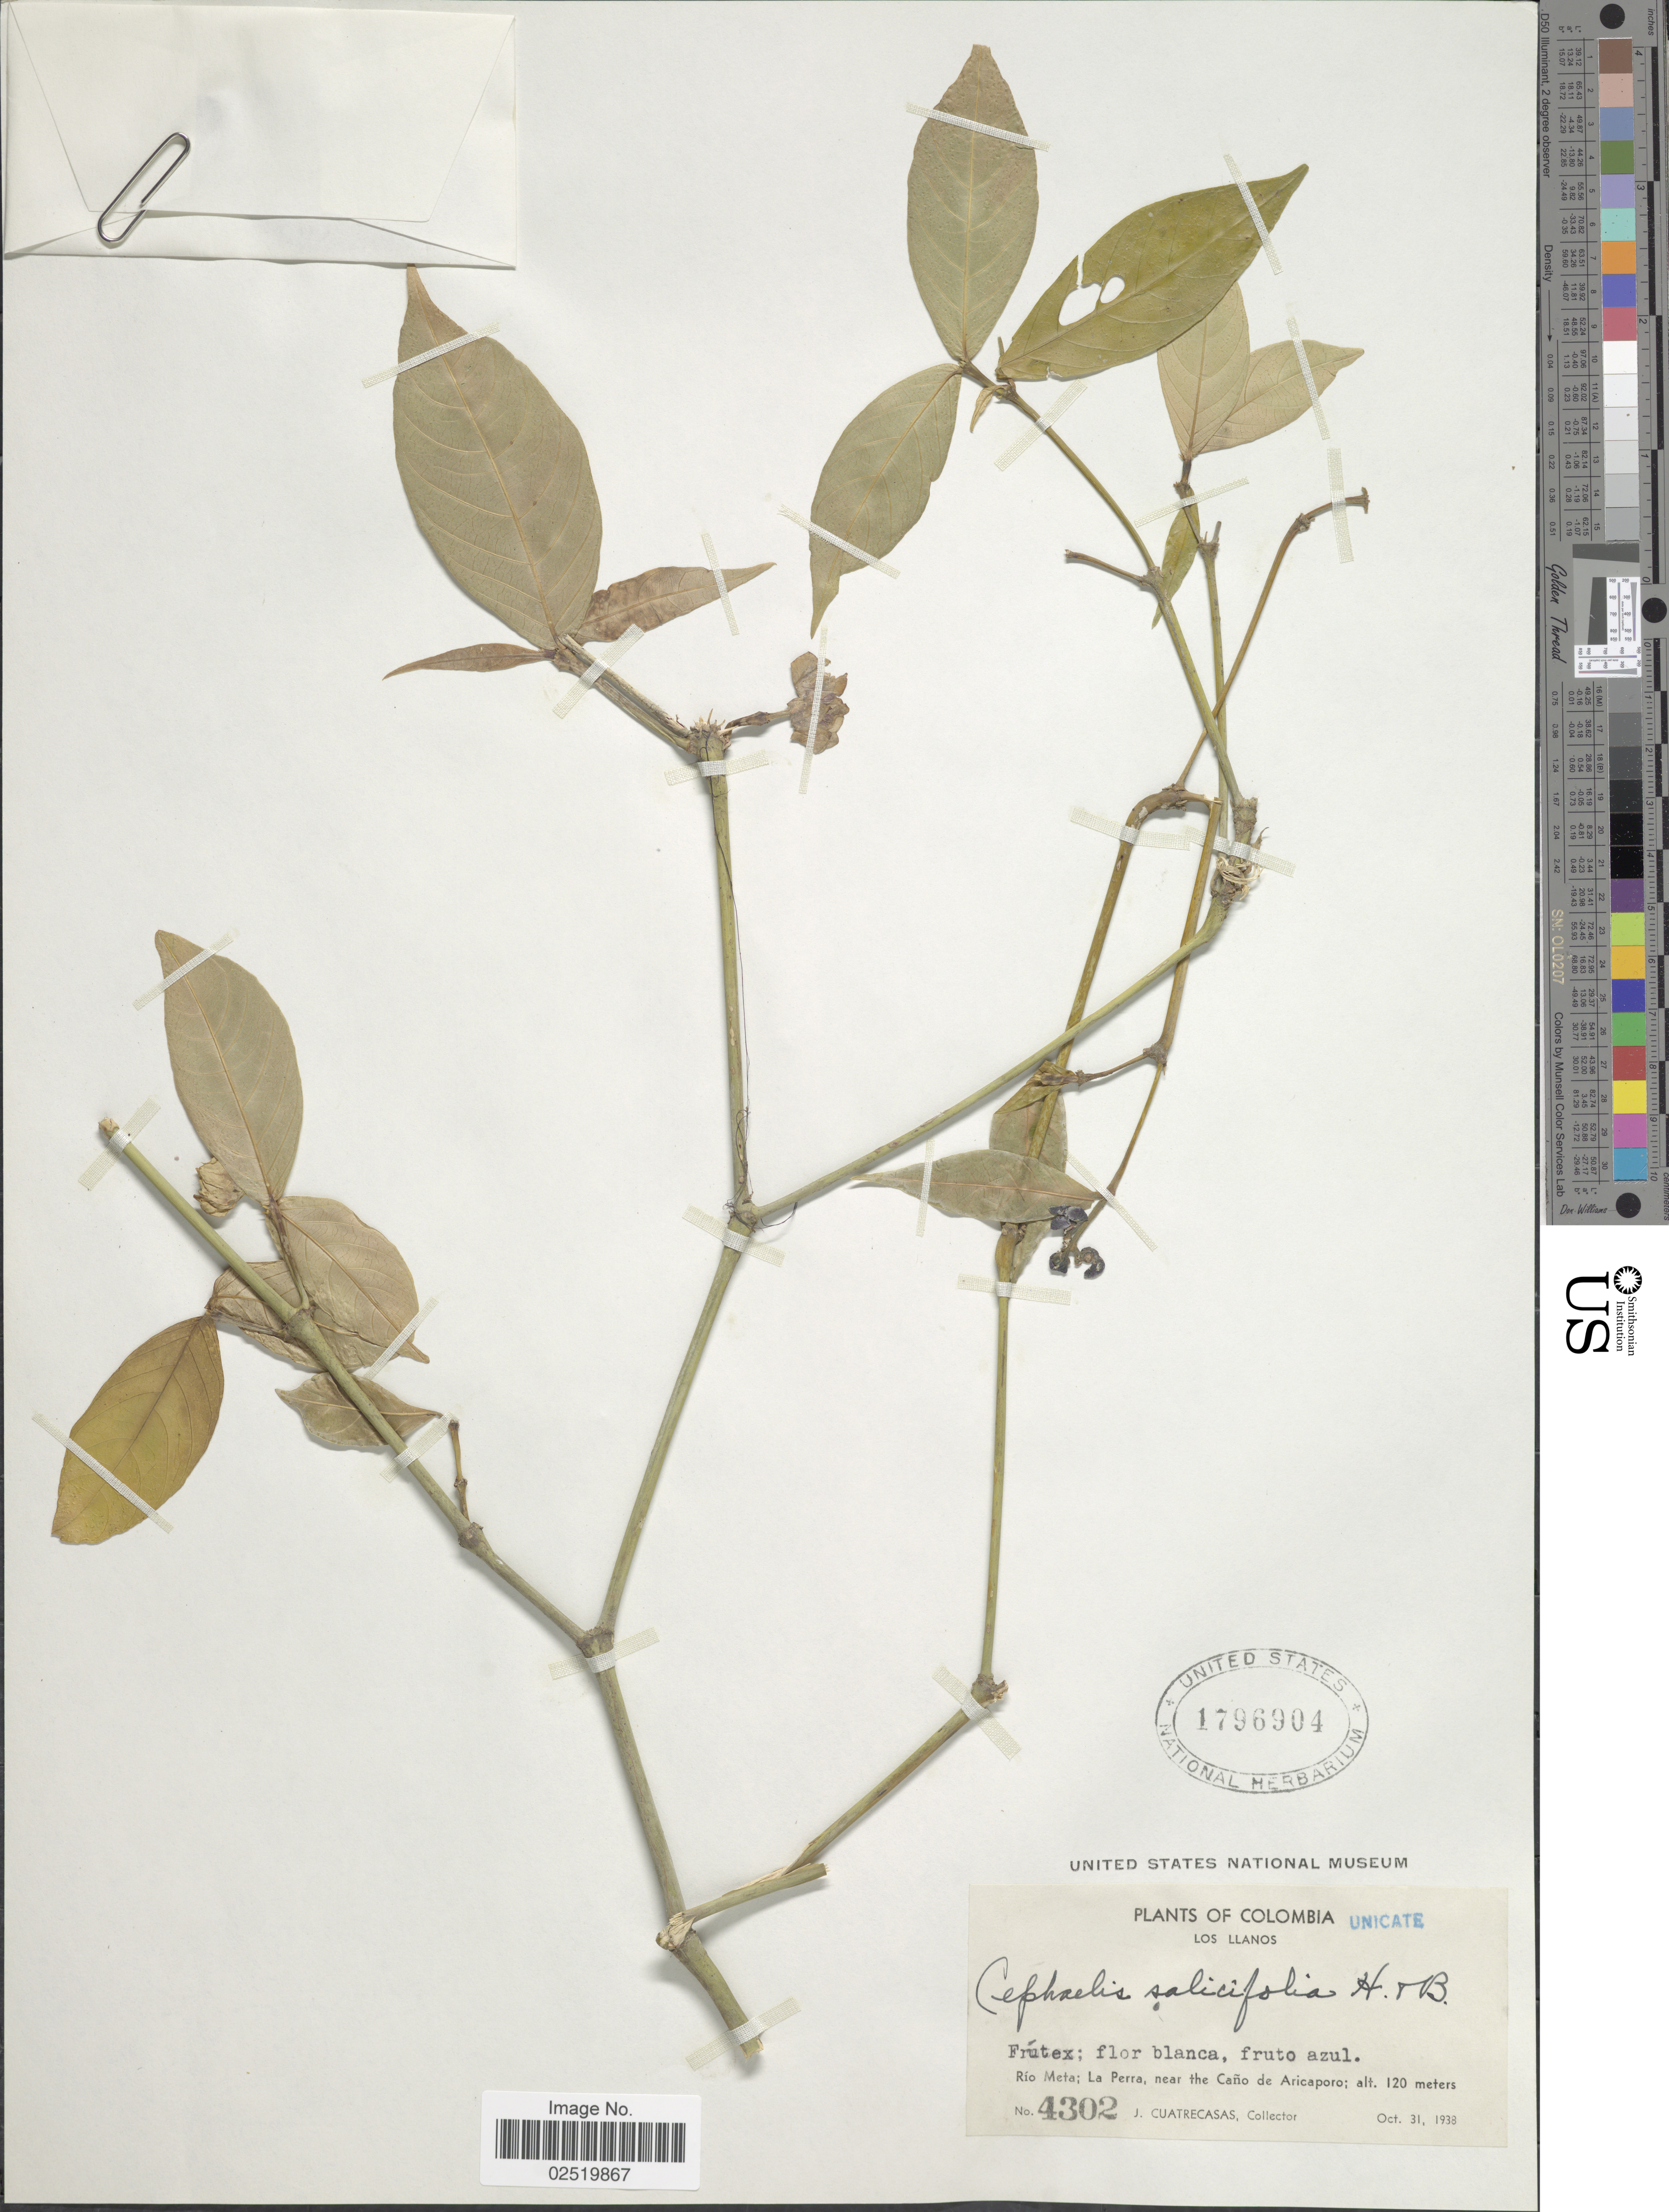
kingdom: Plantae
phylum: Tracheophyta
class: Magnoliopsida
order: Gentianales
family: Rubiaceae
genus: Psychotria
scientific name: Psychotria ostreophora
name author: (Wernham) C.M. Taylor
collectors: J. Cuatrecasas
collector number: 4302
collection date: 1938-10-31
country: Colombia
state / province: Meta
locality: Los Llanos; Rio Meta. La Perra, near the Cano de Aricaporo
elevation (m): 120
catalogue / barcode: US 1796904